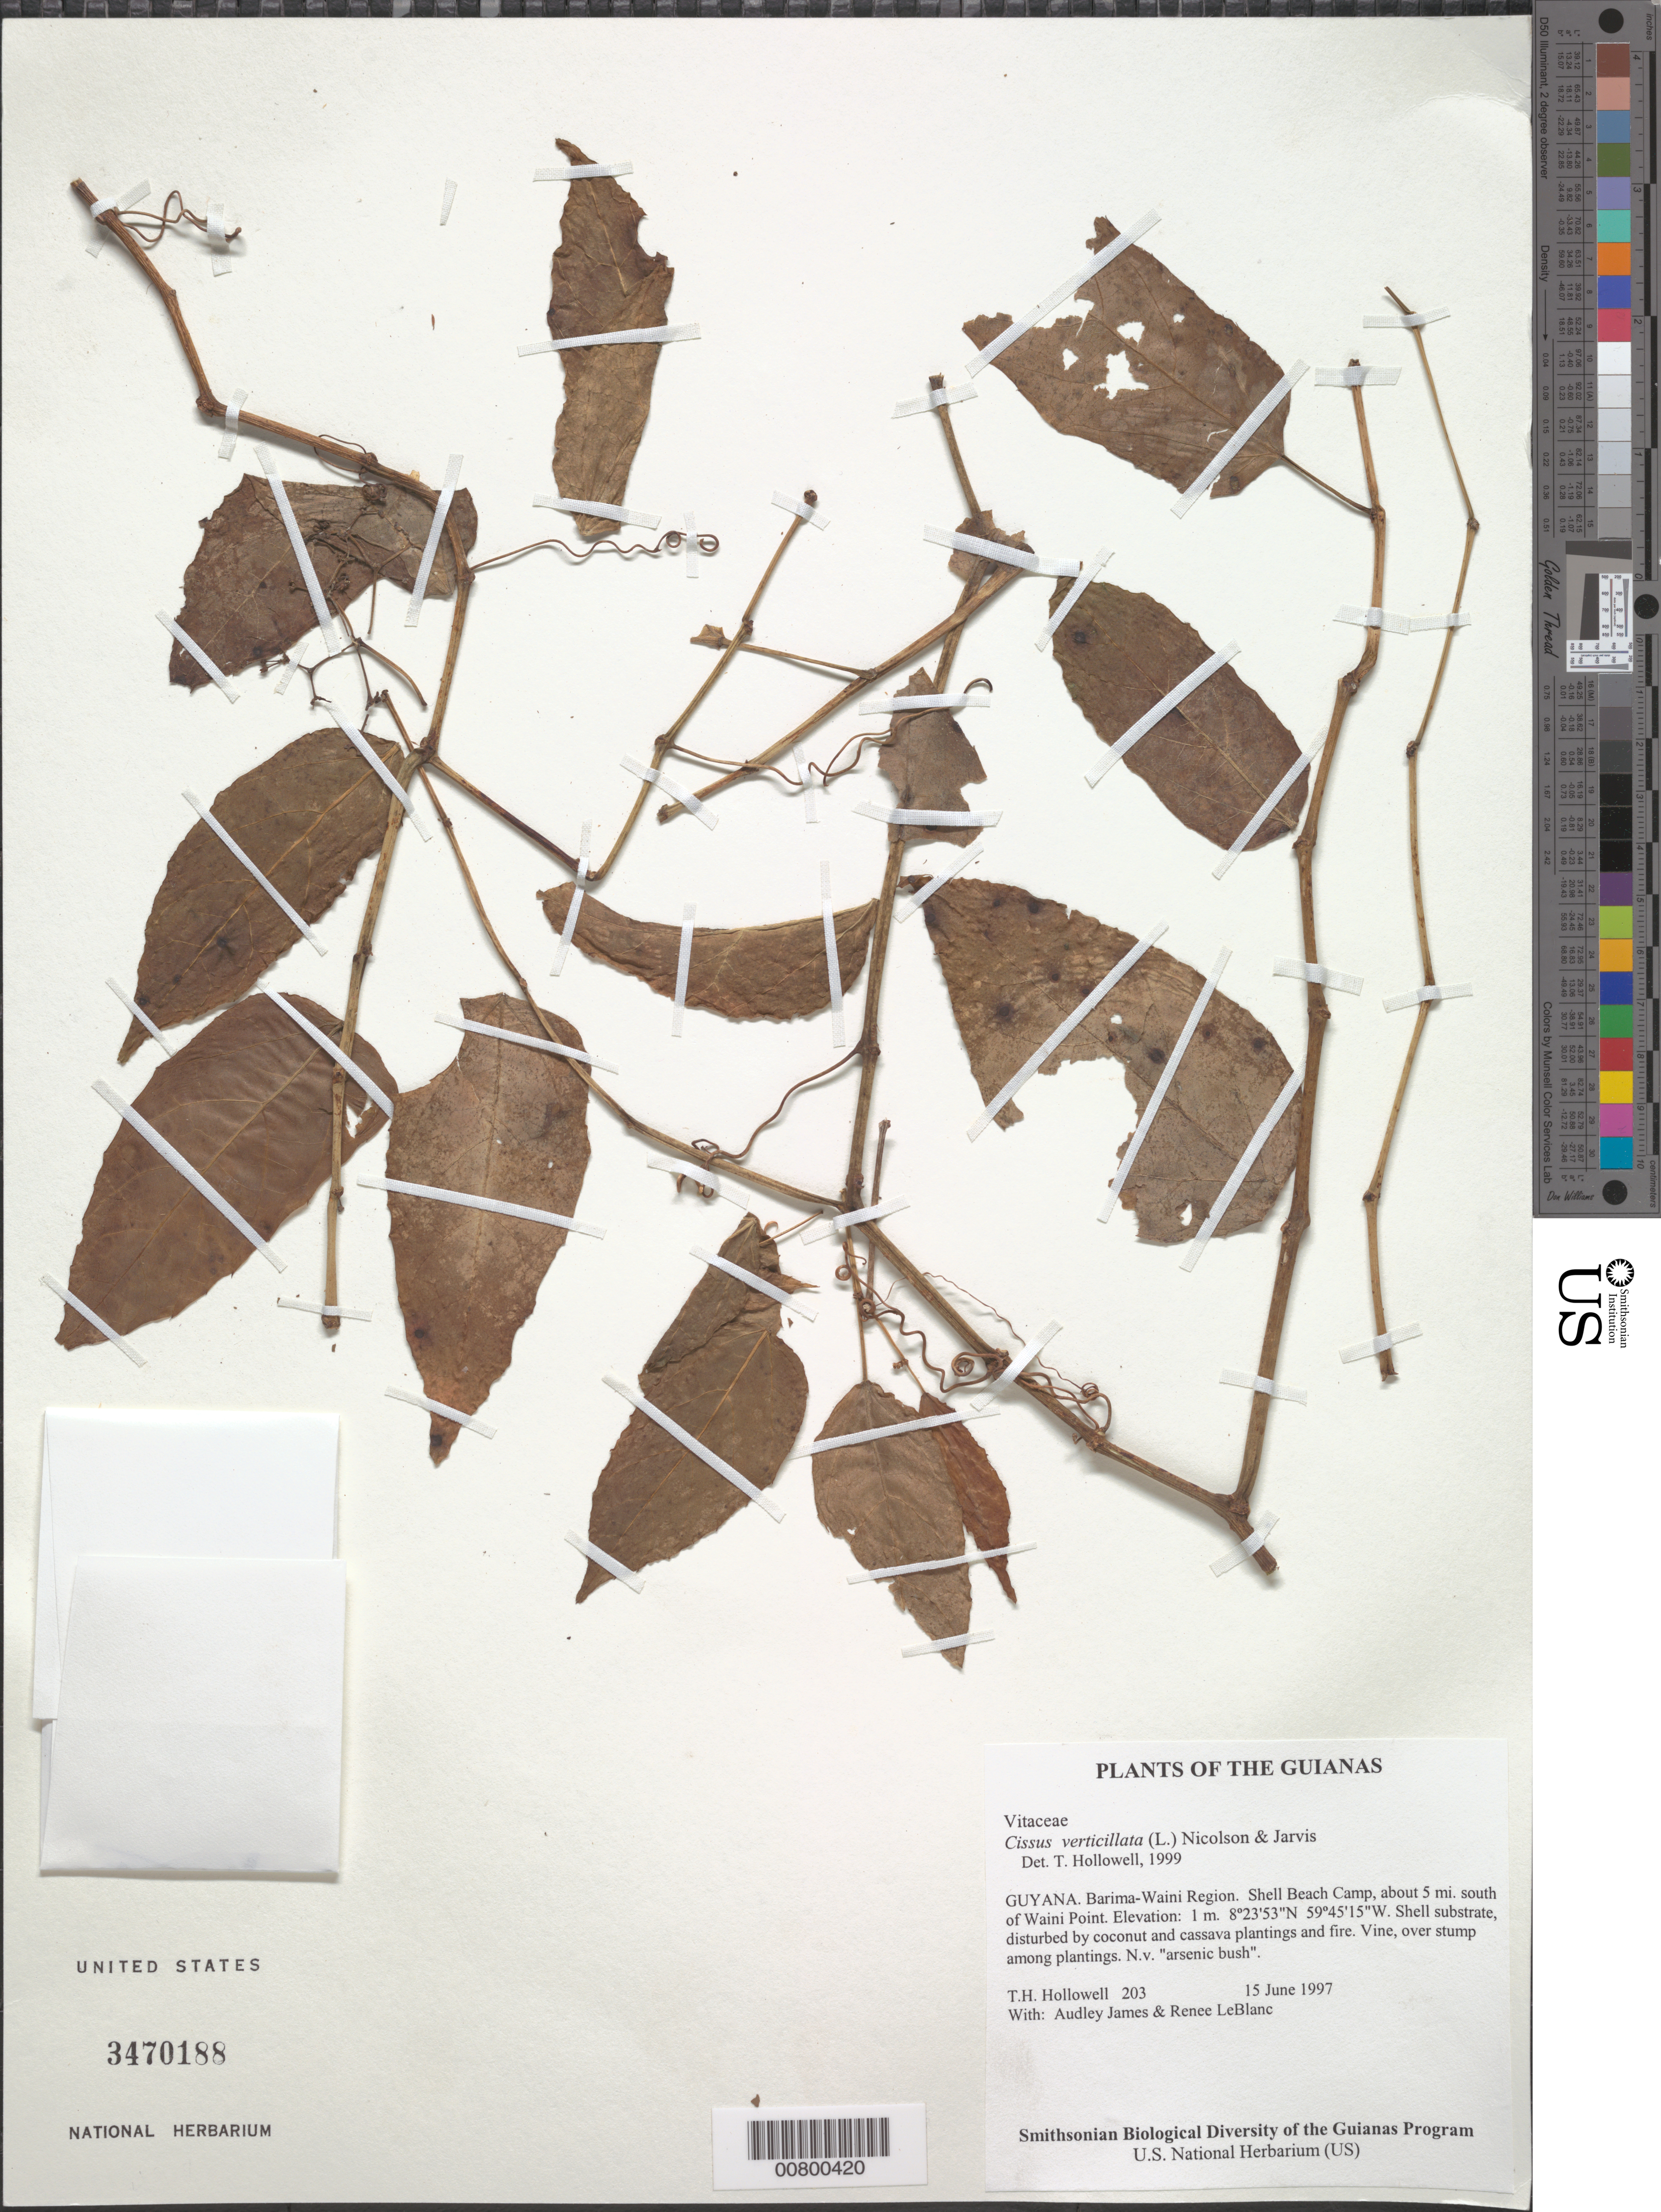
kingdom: Plantae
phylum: Tracheophyta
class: Magnoliopsida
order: Vitales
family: Vitaceae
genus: Cissus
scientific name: Cissus verticillata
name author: (L.) Nicolson & C.E. Jarvis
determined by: Hollowell, T. H., (BOT), Smithsonian Institution - National Museum of Natural History (UNITED STATES)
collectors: T. Hollowell, A. James & R. LeBlanc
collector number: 203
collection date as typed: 15 June 1997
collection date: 1997-06-15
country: Guyana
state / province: Barima-Waini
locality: Shell Beach Camp, about 5 mi. south of Waini Point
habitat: Shell substrate, disturbed by coconut and cassava plantings and fire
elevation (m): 1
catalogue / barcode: US 3470188